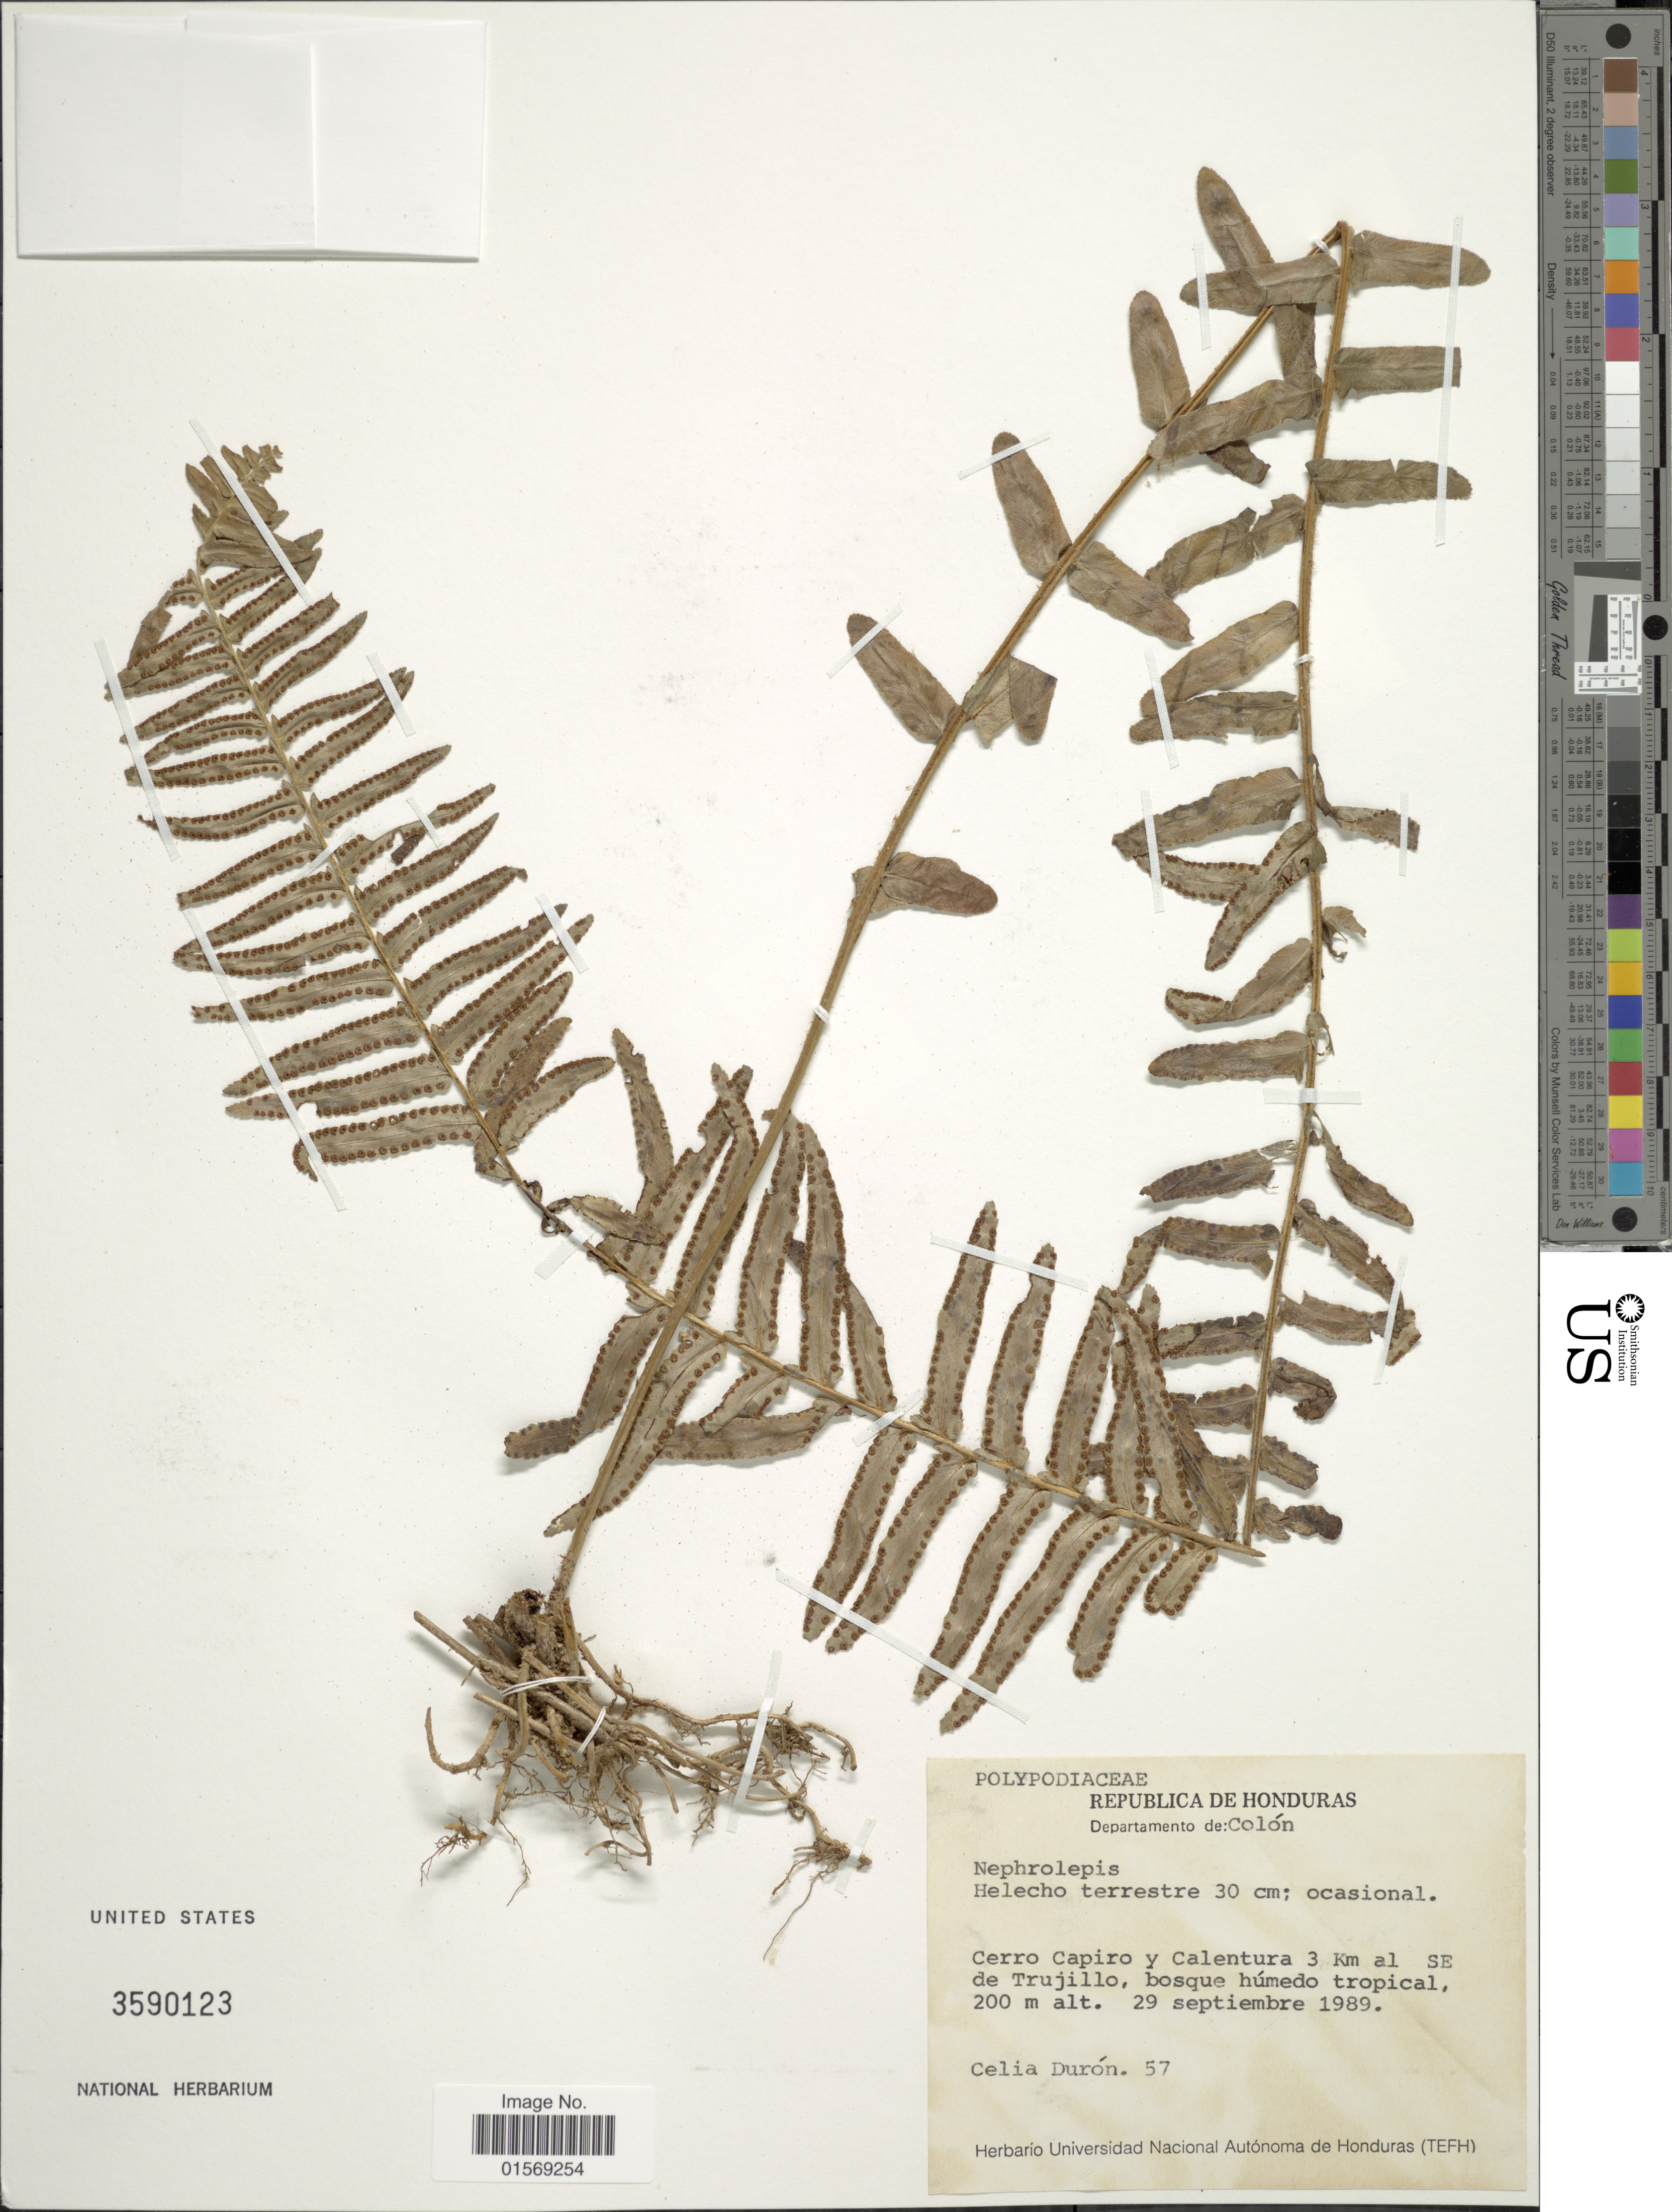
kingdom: Plantae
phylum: Tracheophyta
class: Polypodiopsida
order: Polypodiales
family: Nephrolepidaceae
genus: Nephrolepis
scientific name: Nephrolepis sp.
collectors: C. Duron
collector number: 57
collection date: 1989-09-29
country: Honduras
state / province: Colón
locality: Republica de Honduras, Departamento de: Colon. cerro Capiro y Calentura 3 Km al SE de Trujillo.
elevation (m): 200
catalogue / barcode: US 3590123